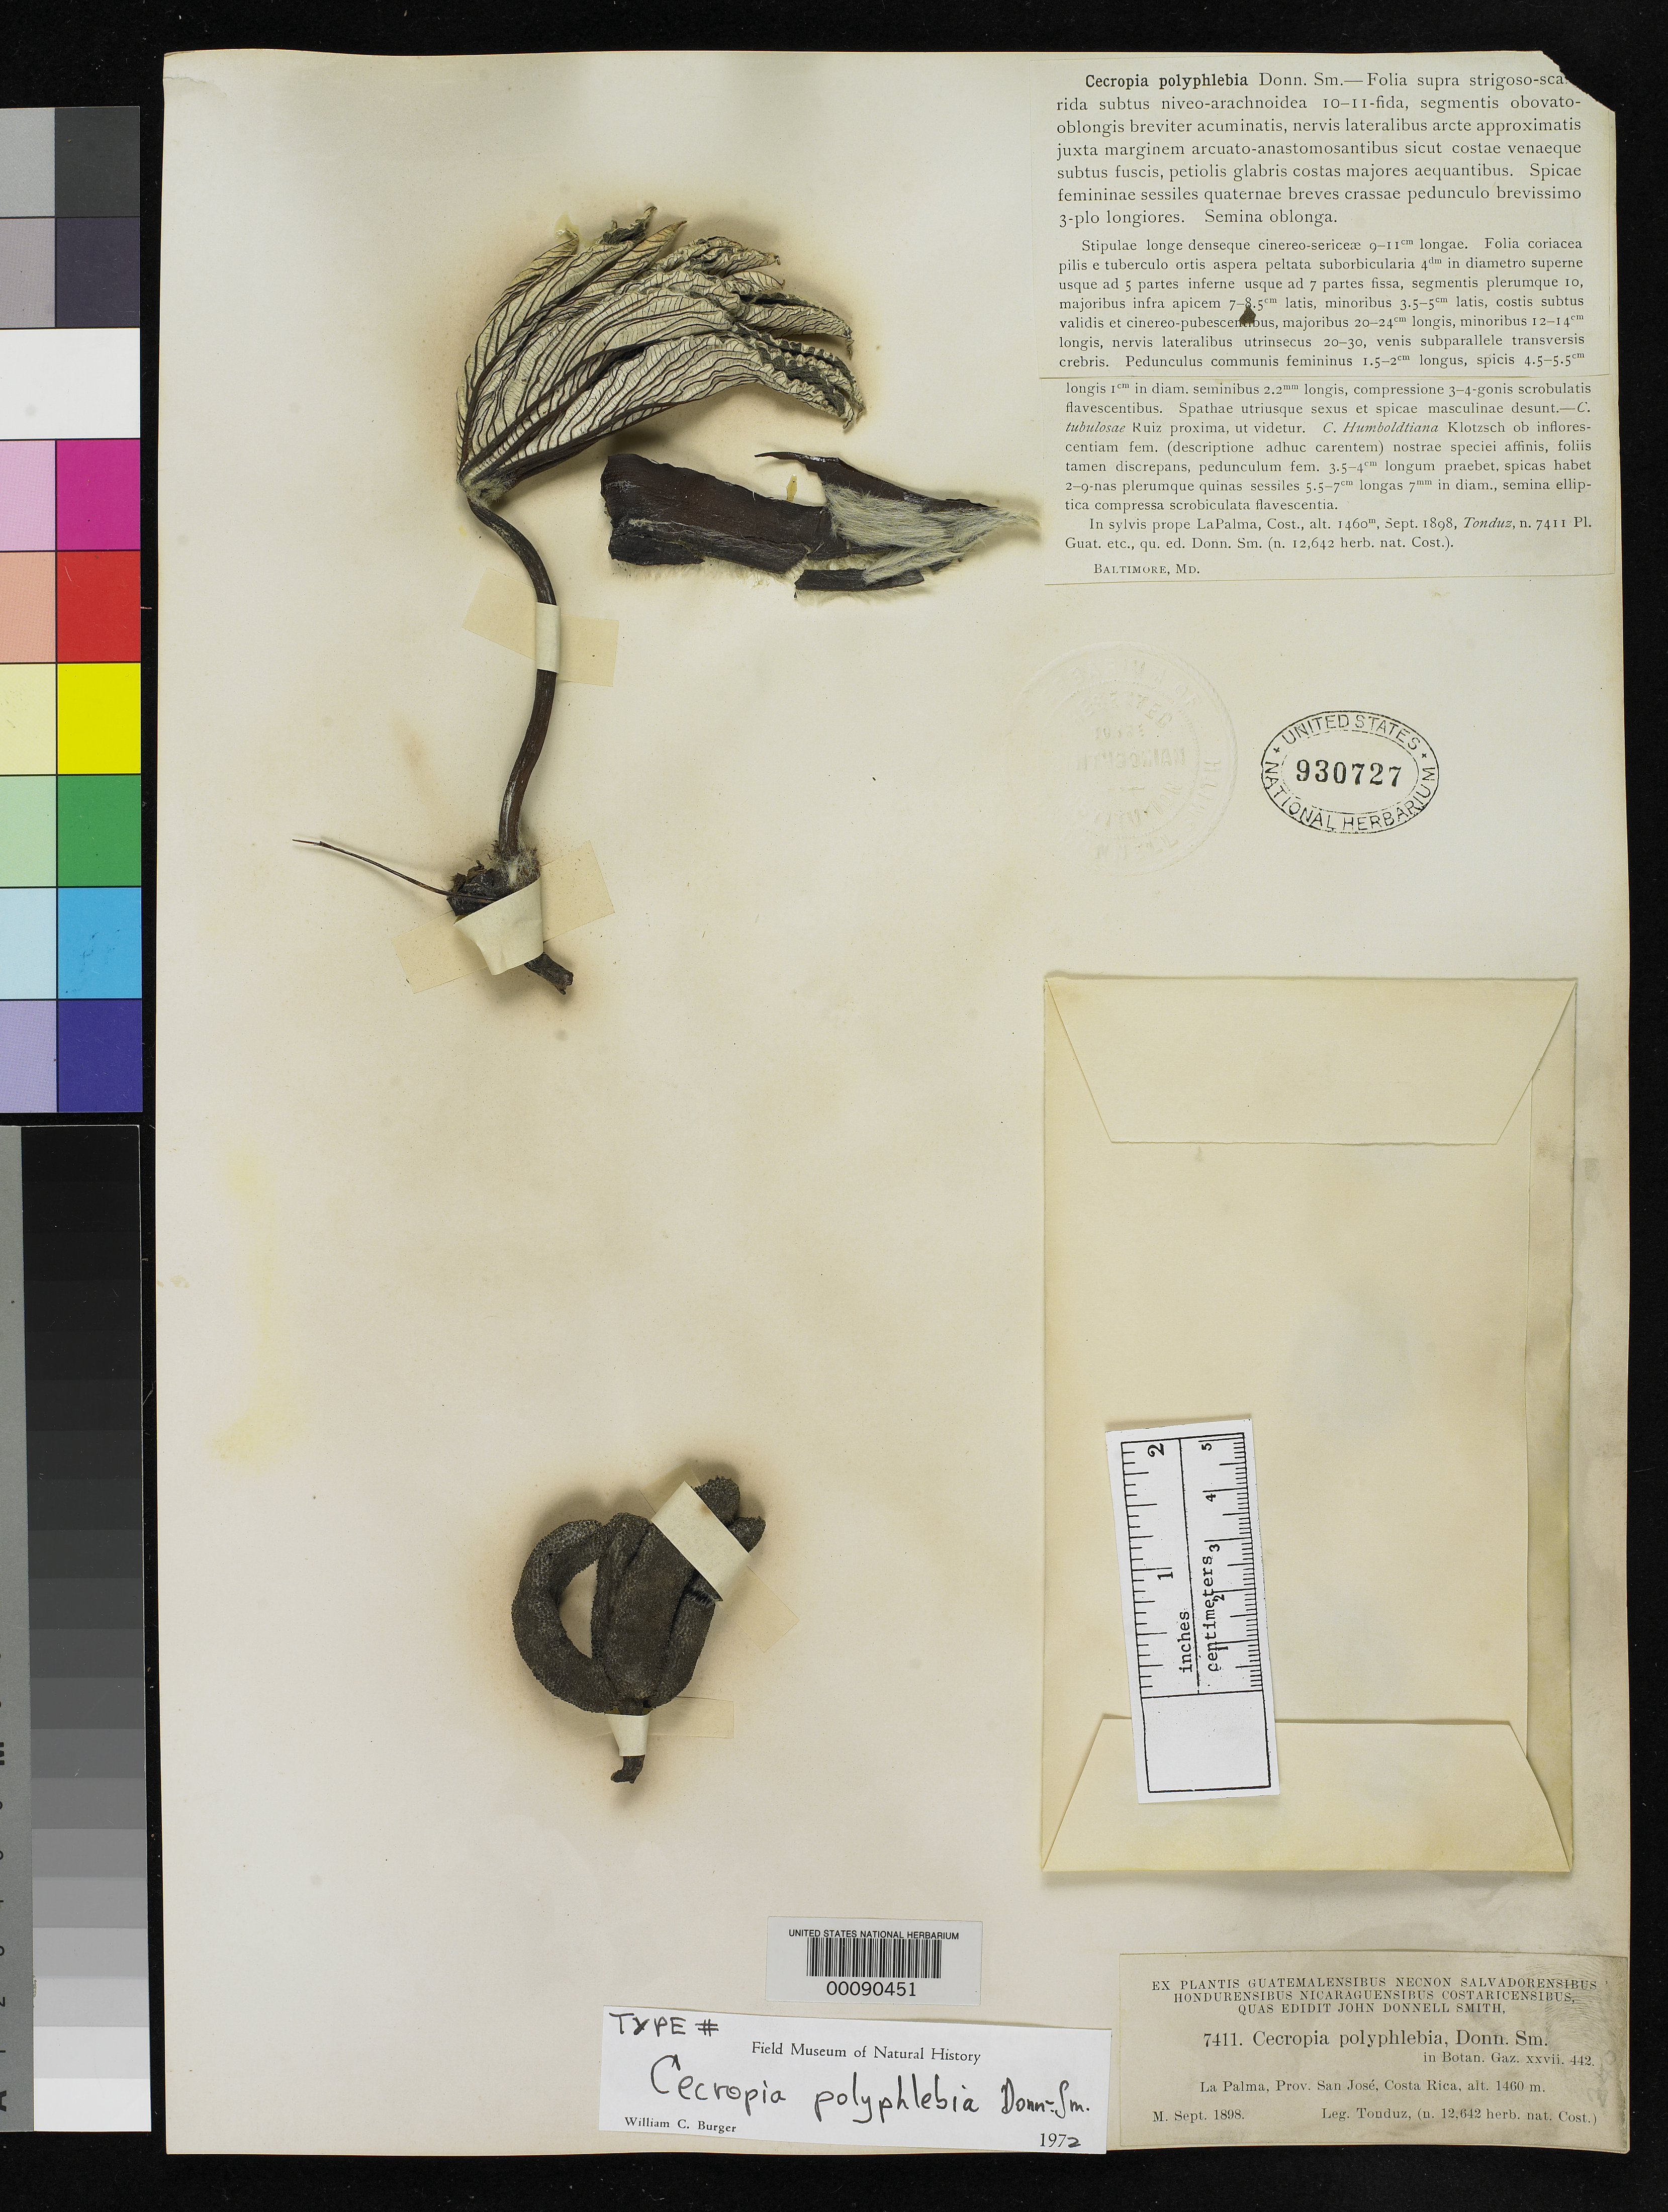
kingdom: Plantae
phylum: Tracheophyta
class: Magnoliopsida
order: Rosales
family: Urticaceae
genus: Cecropia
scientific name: Cecropia polyphlebia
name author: Donn. Sm.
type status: Syntype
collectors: A. Tonduz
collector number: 7411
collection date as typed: Sep 1898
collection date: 1898-09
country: Costa Rica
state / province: San José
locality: La Palma.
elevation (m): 1460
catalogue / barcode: US 930727